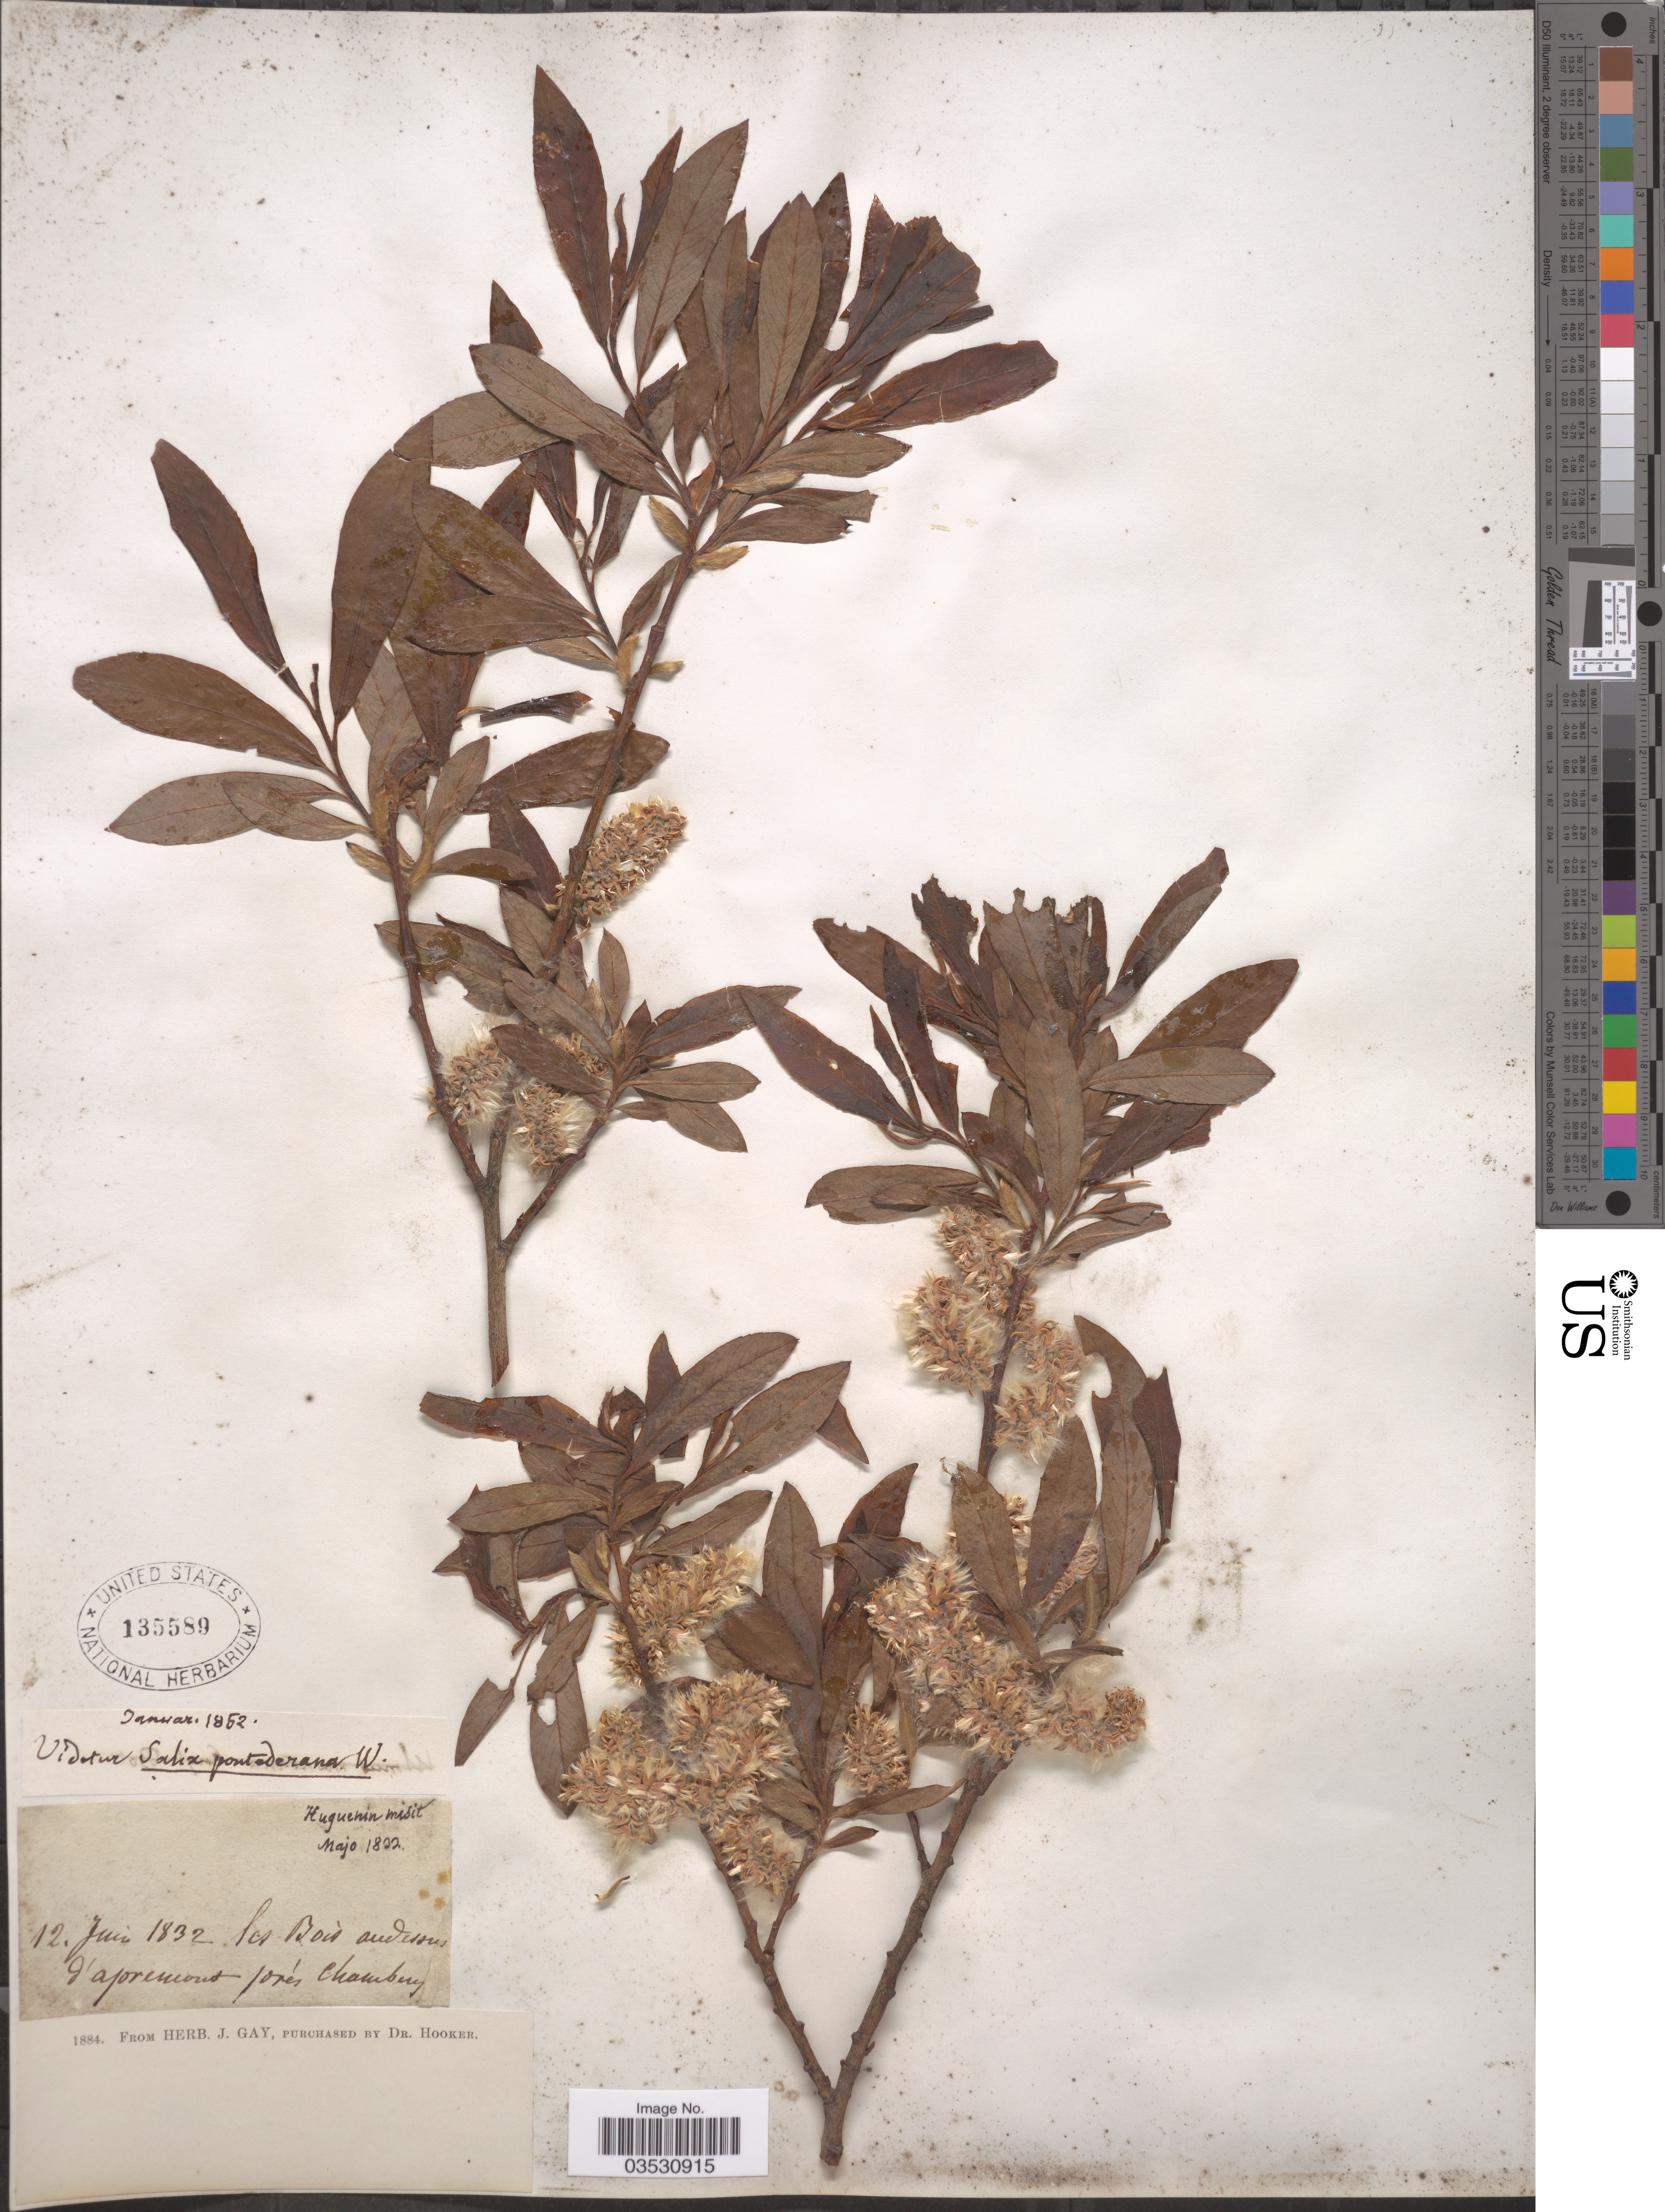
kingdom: Plantae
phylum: Tracheophyta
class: Magnoliopsida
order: Malpighiales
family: Salicaceae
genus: Salix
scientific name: Salix pontederana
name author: Willd.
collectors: ex herb. J. Gay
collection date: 1832-06-12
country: France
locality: Les bois audessus d'apremont près Chambery.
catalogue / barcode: US 135589